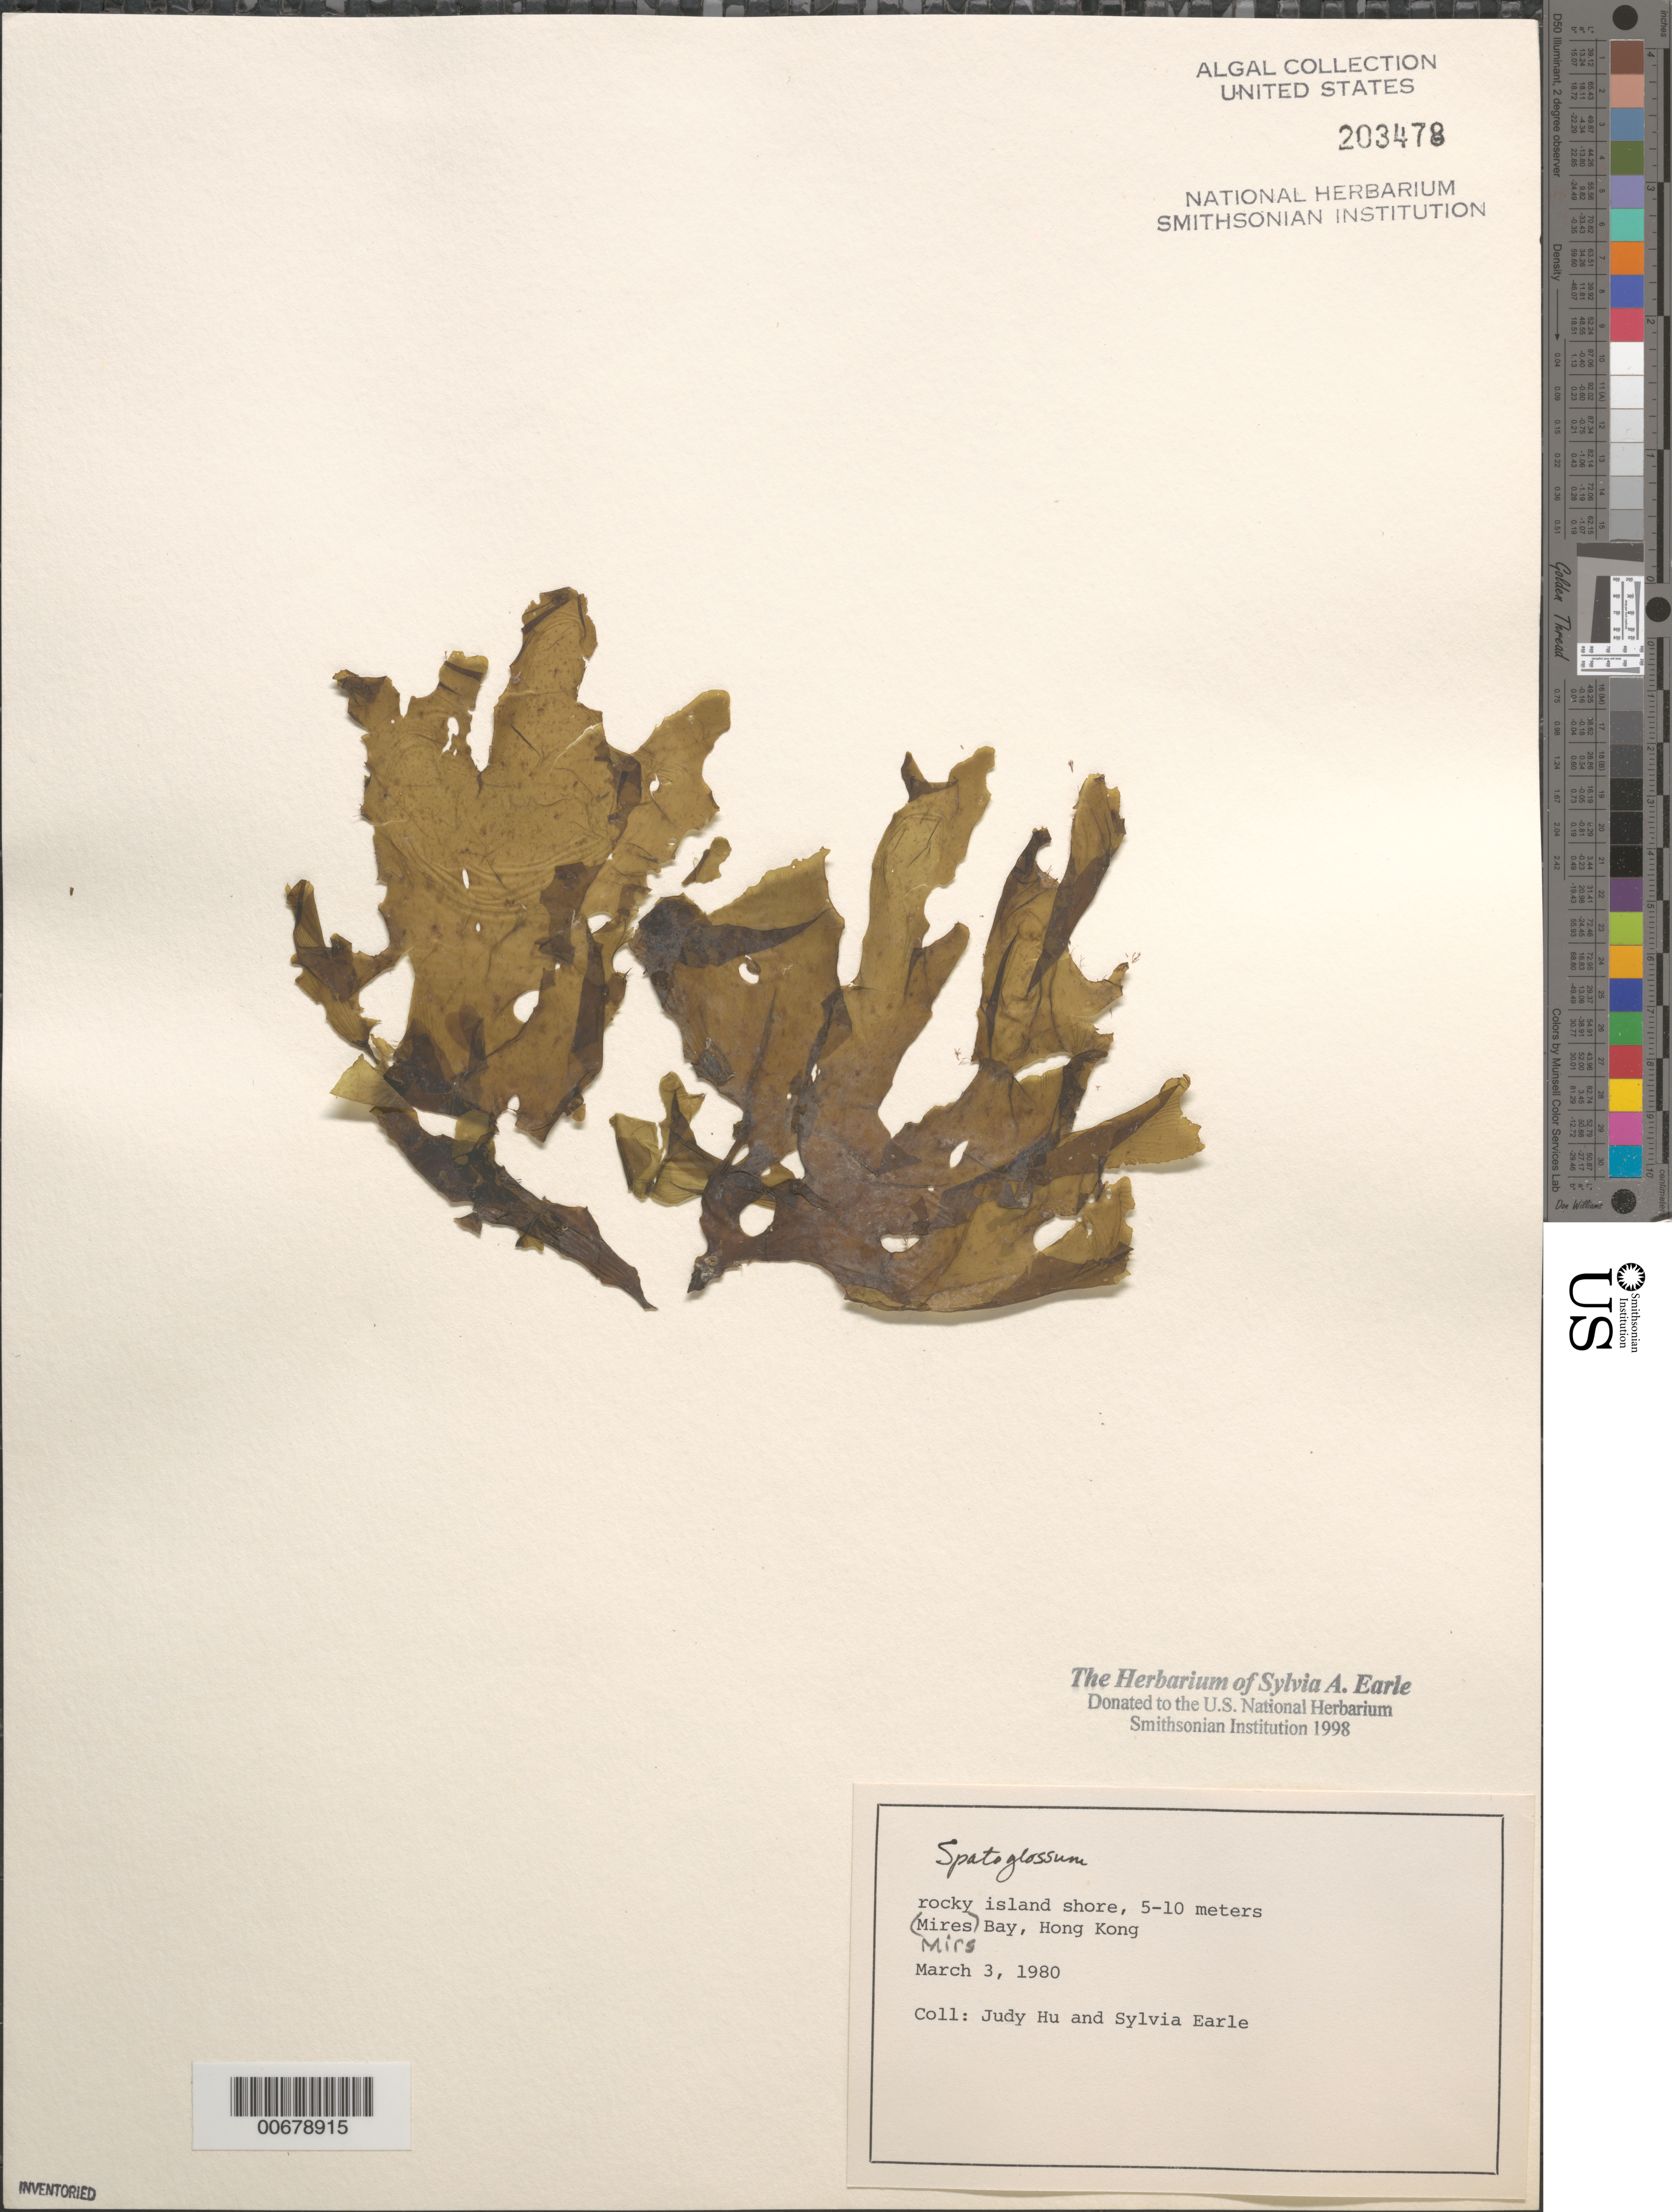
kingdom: Chromista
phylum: Ochrophyta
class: Phaeophyceae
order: Dictyotales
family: Dictyotaceae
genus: Spatoglossum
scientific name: Spatoglossum sp.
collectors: J. Hu & S. A. Earle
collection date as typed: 03 Mar 1980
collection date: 1980-03-03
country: China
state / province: Hong Kong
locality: Mirs Bay (Mires Bay), New Territories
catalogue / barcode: US 203478